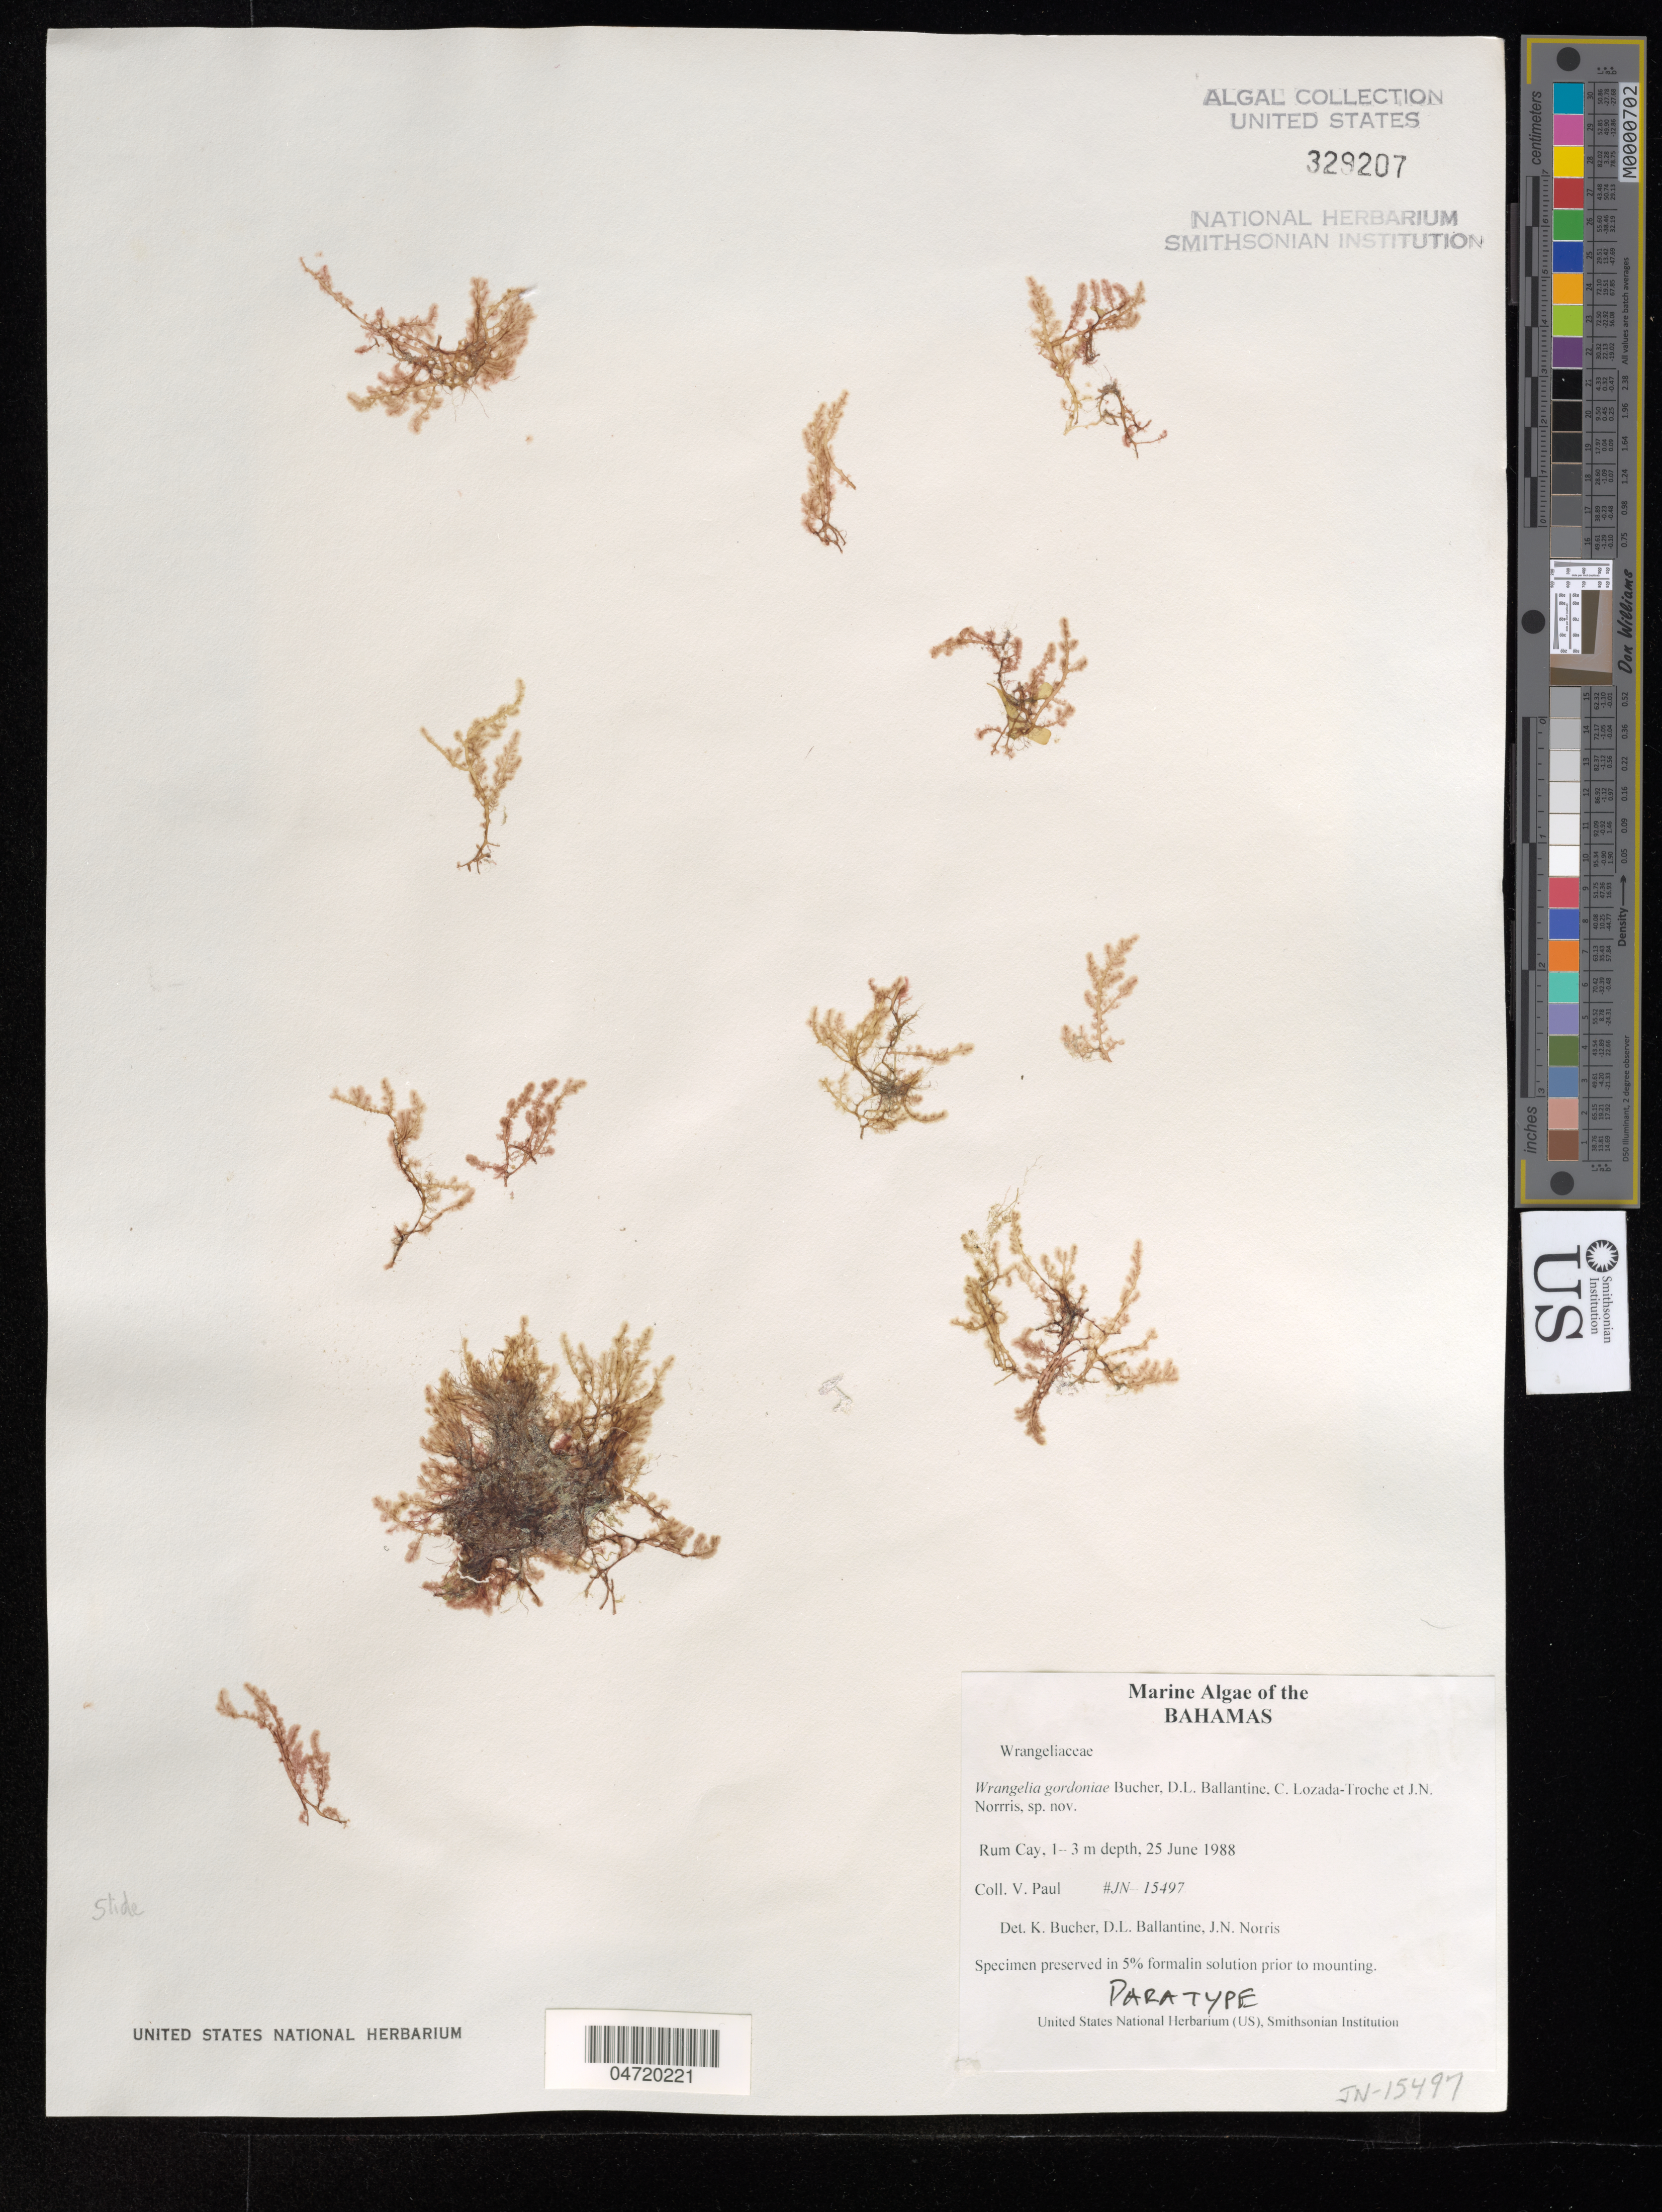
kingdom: Plantae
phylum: Rhodophyta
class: Florideophyceae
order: Ceramiales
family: Wrangeliaceae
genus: Wrangelia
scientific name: Wrangelia gordoniae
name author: K.E. Bucher et al.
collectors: V. Paul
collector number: JN-15497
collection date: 1988-06-25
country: Bahamas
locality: Rum Cay.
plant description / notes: See microscope slide 10536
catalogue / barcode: US 329207